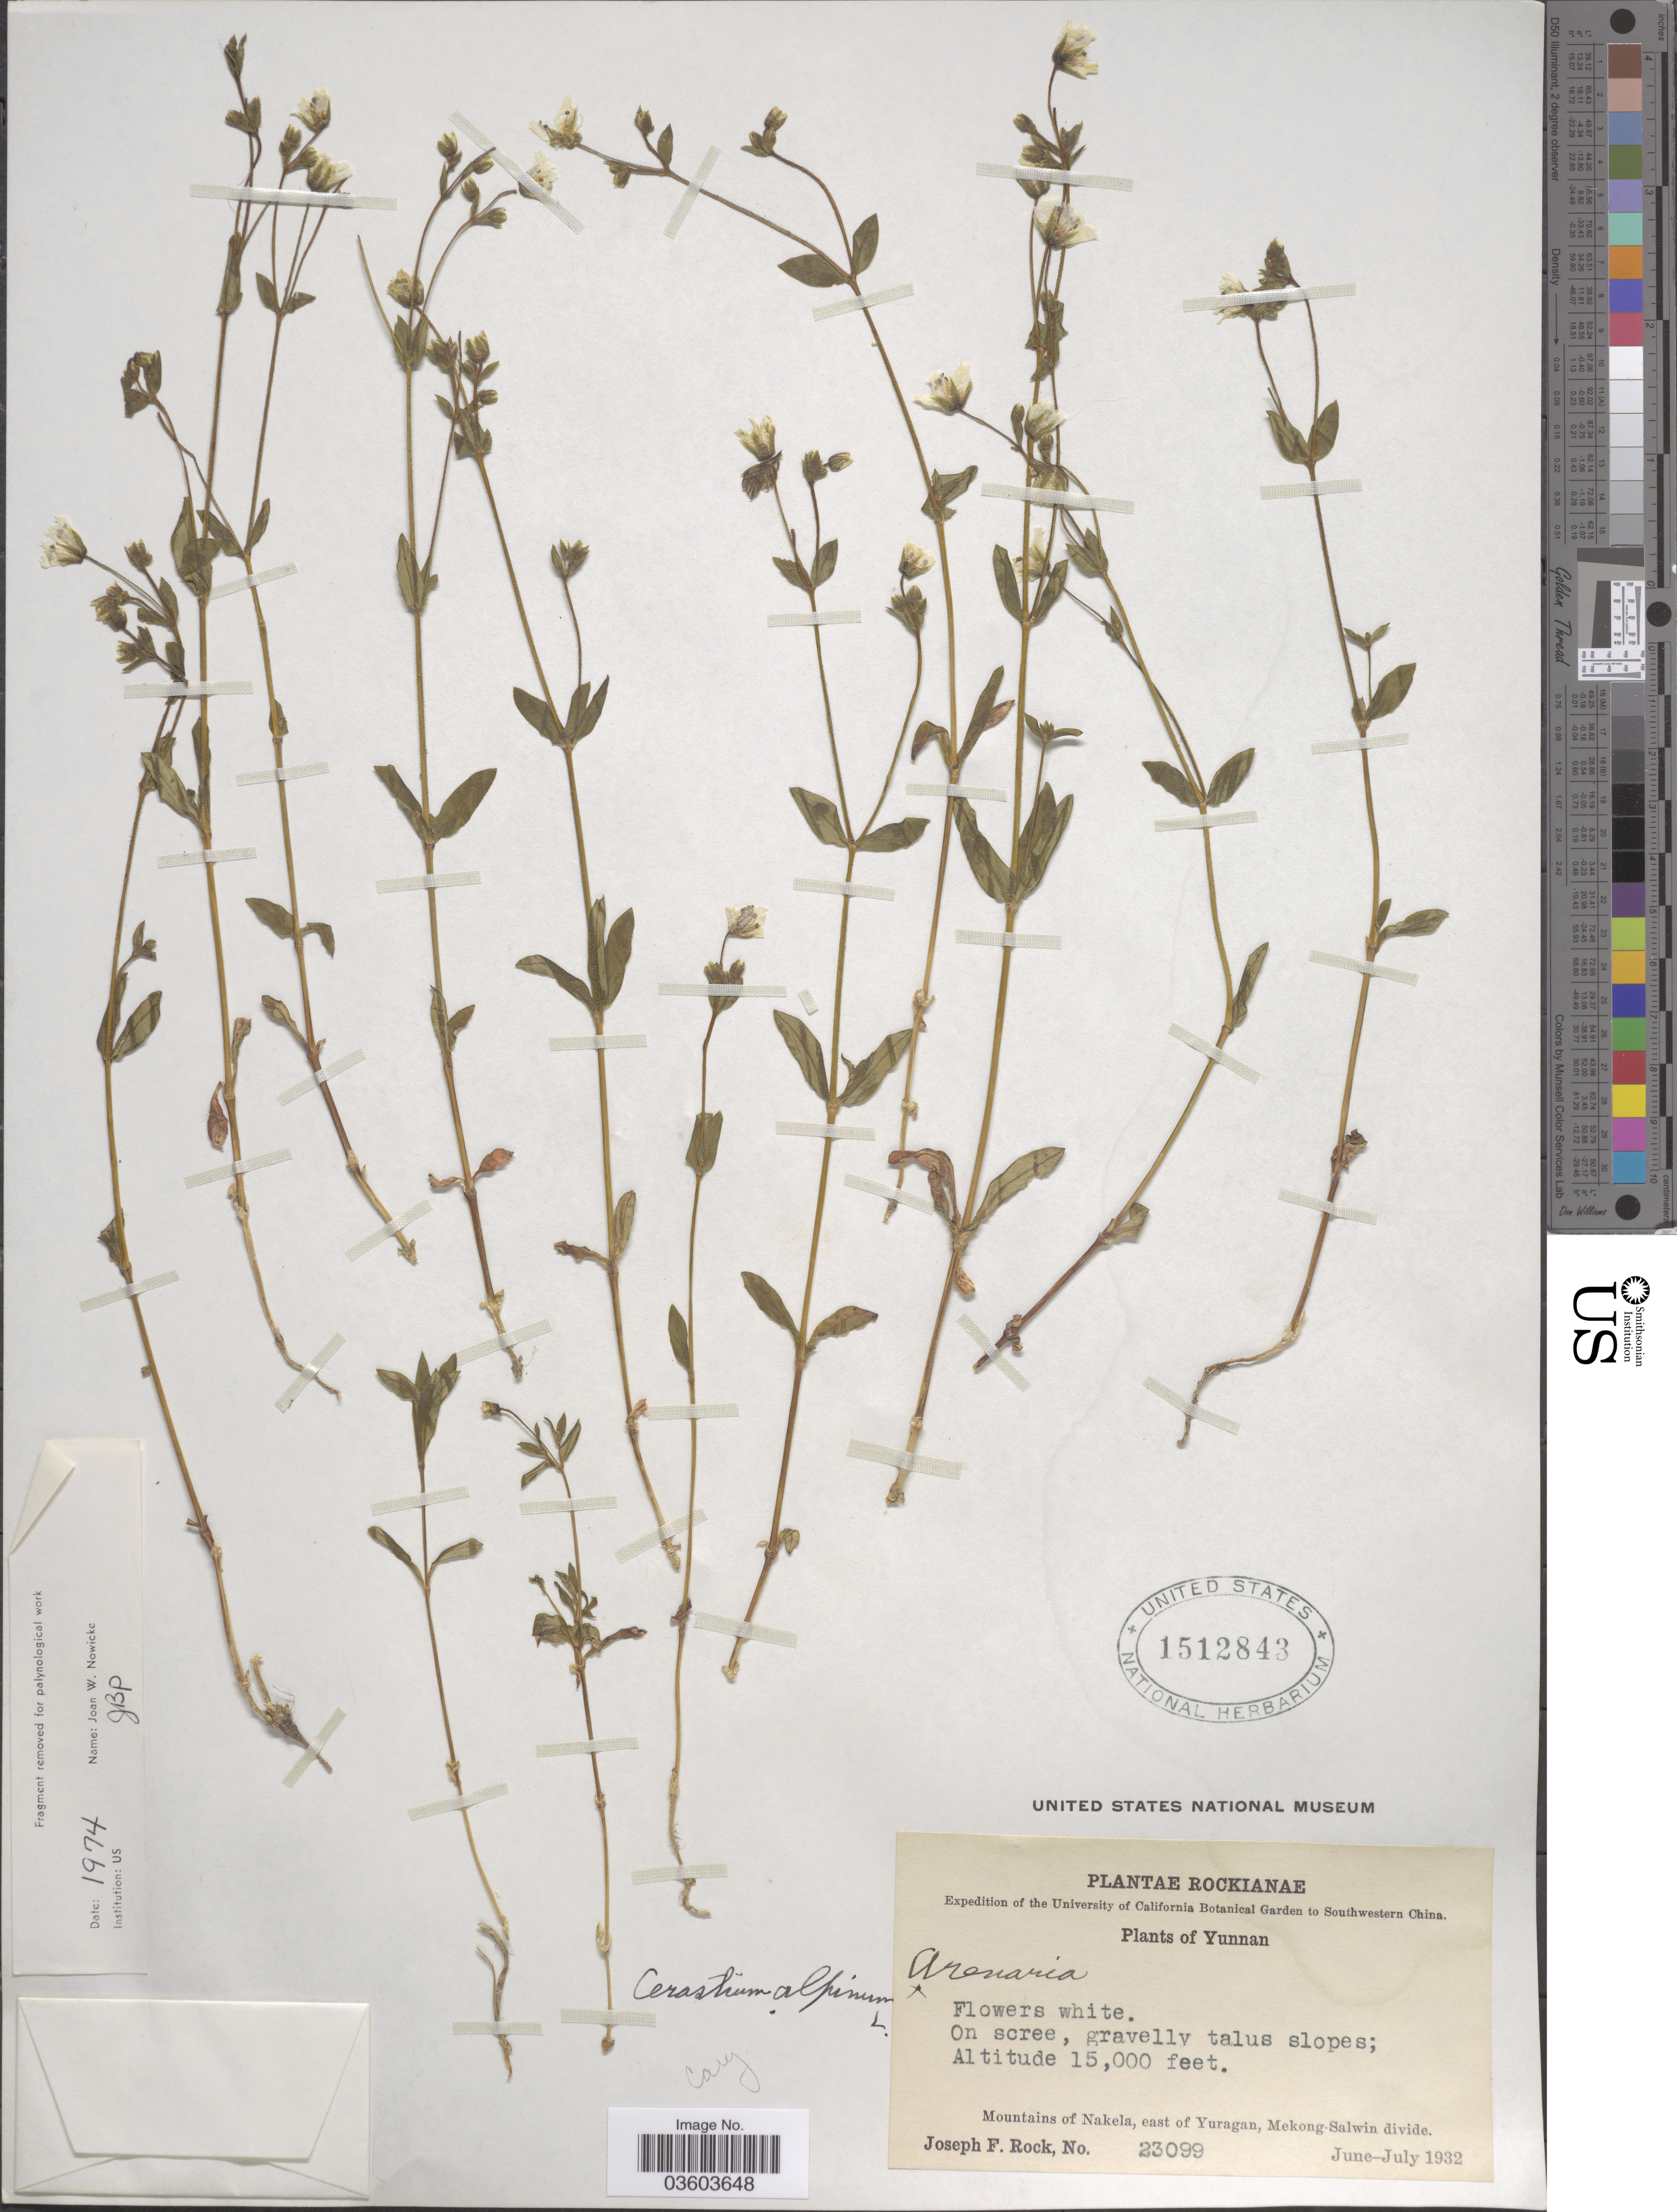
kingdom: Plantae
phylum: Tracheophyta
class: Magnoliopsida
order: Caryophyllales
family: Caryophyllaceae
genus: Cerastium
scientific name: Cerastium alpinum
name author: L.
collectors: J. F. Rock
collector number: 23099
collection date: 1932-06/1932-07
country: China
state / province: Yunnan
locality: Southwestern China. Mountains of Nakela, east of Yuragan, Mekong-Salwin divide.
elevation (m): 4572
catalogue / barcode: US 1512843